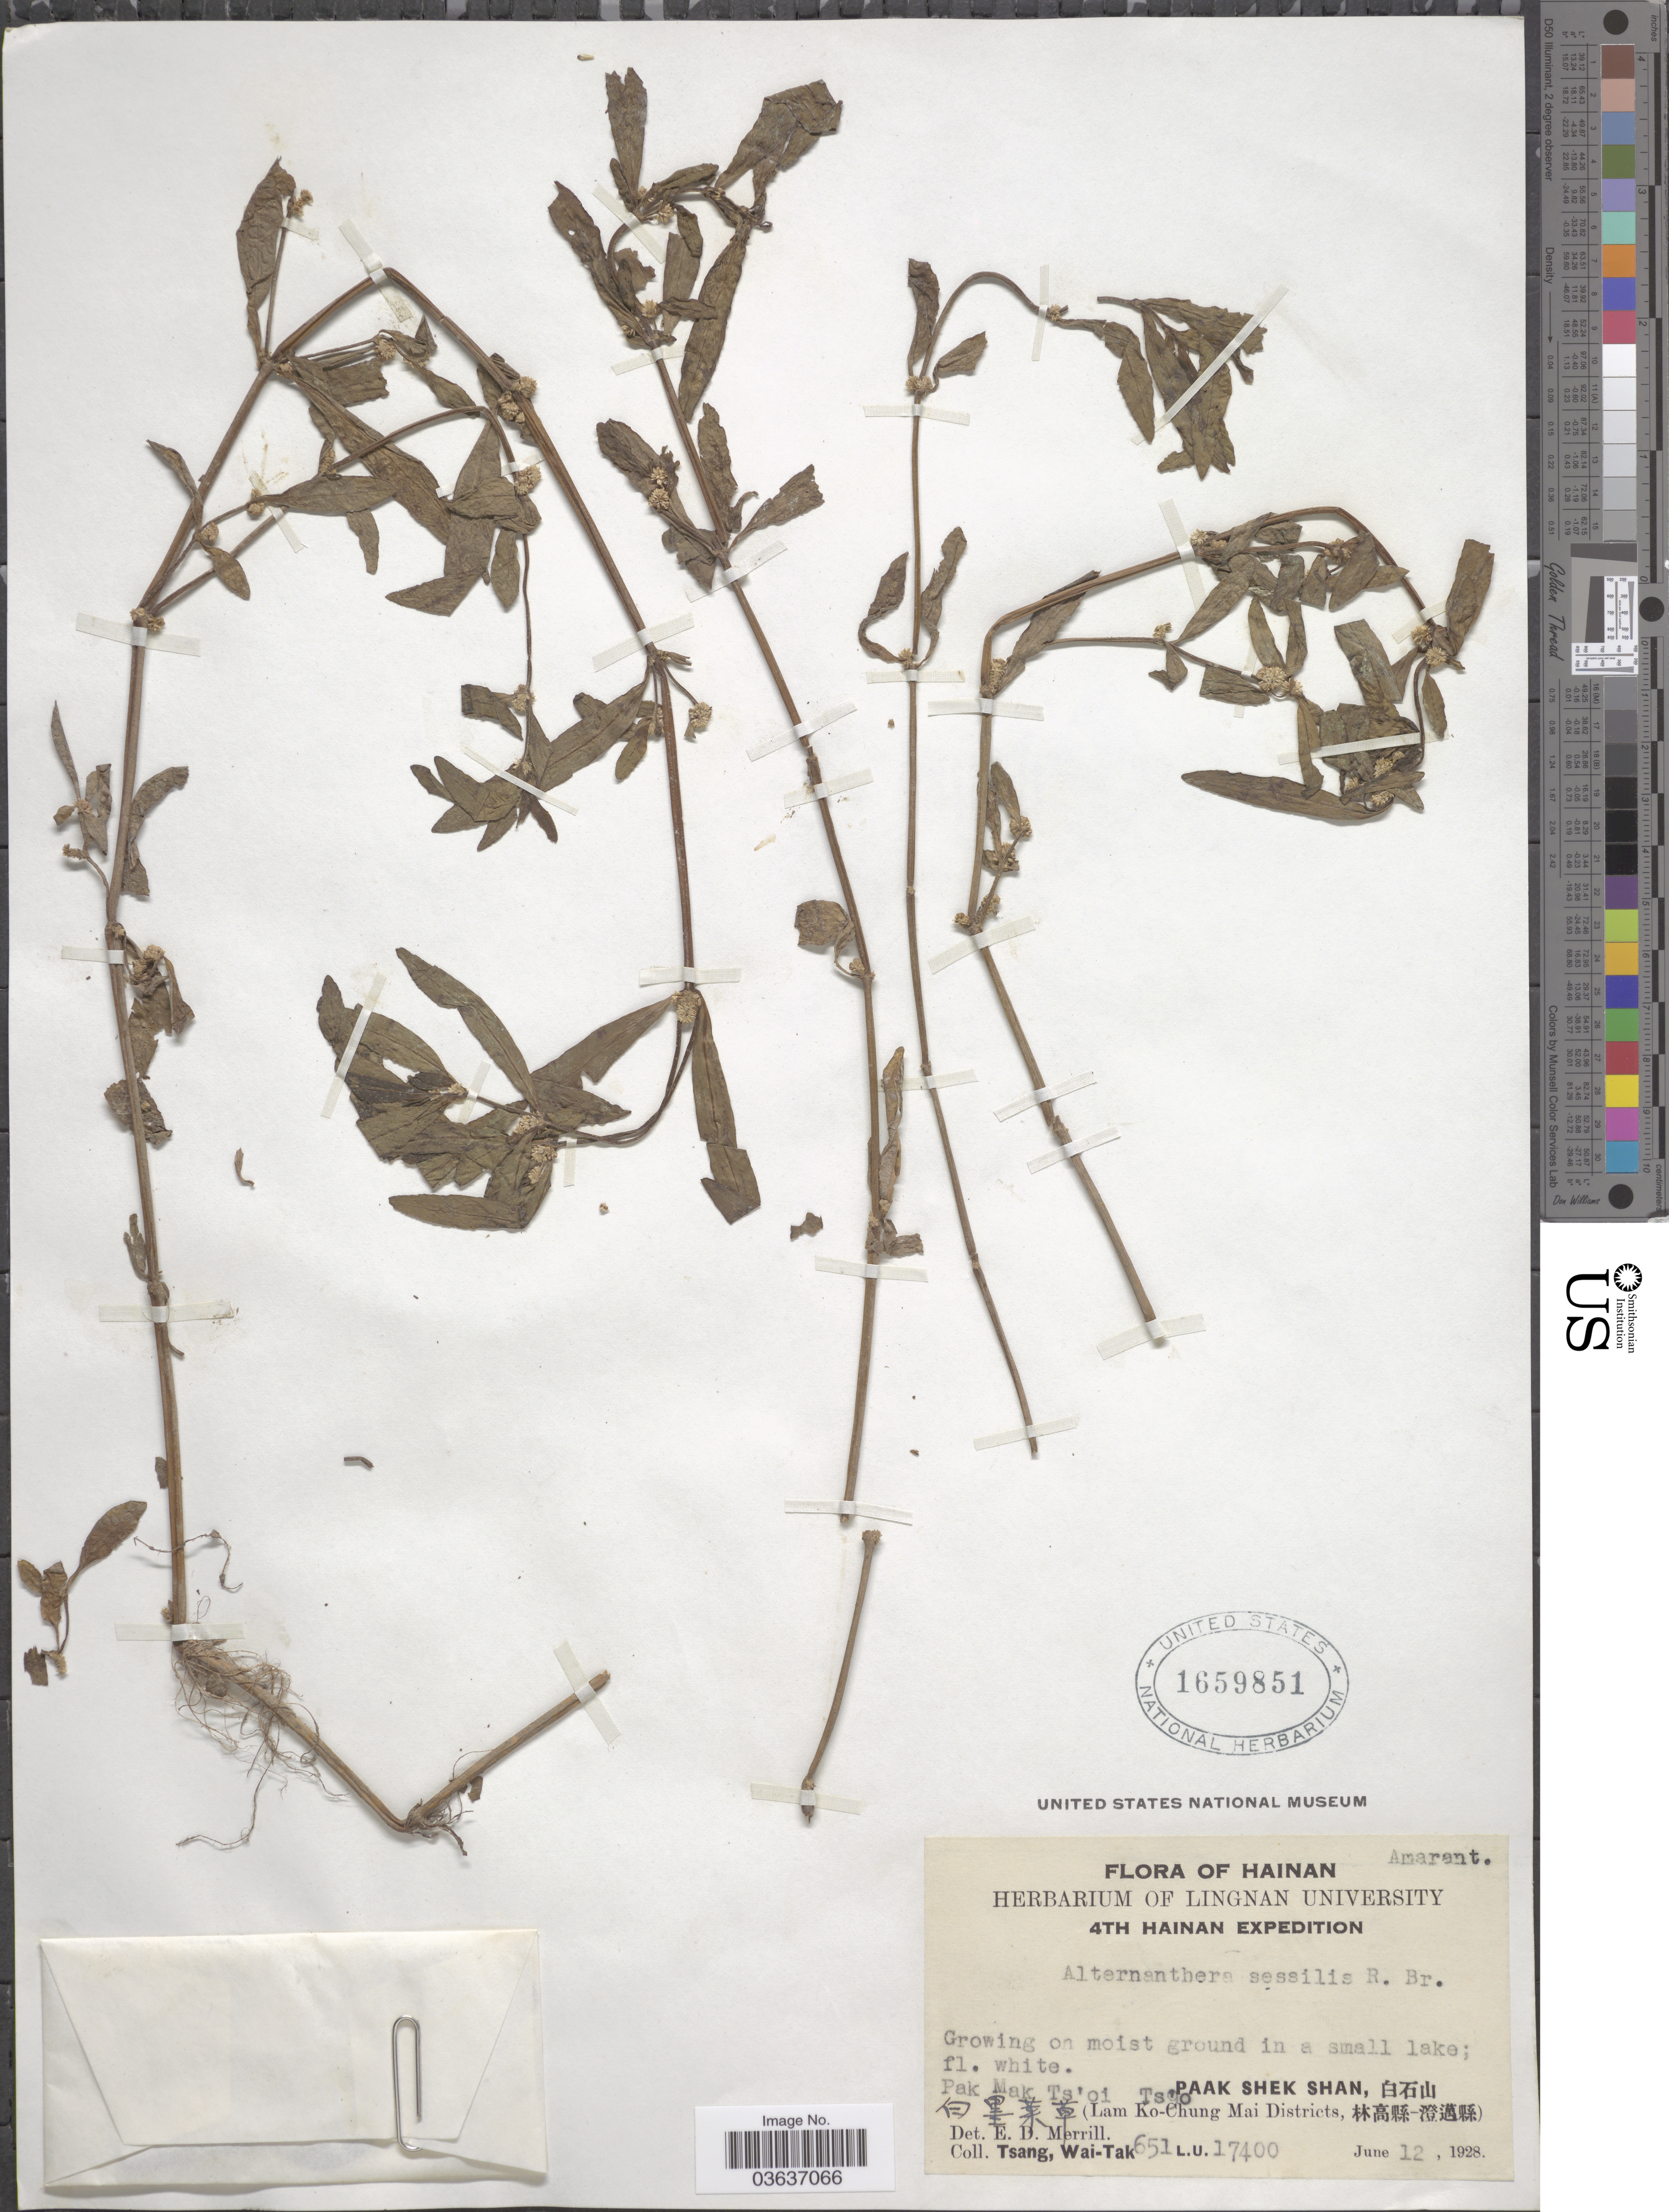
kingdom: Plantae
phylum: Tracheophyta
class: Magnoliopsida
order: Caryophyllales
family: Amaranthaceae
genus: Alternanthera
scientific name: Alternanthera sessilis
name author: (L.) DC.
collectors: W. T. Tsang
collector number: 651 L.U.17400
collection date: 1928-06-12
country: China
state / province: Hainan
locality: Paak Shek Shan, (Lam Ko-Chung Mai Districts.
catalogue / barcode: US 1659851